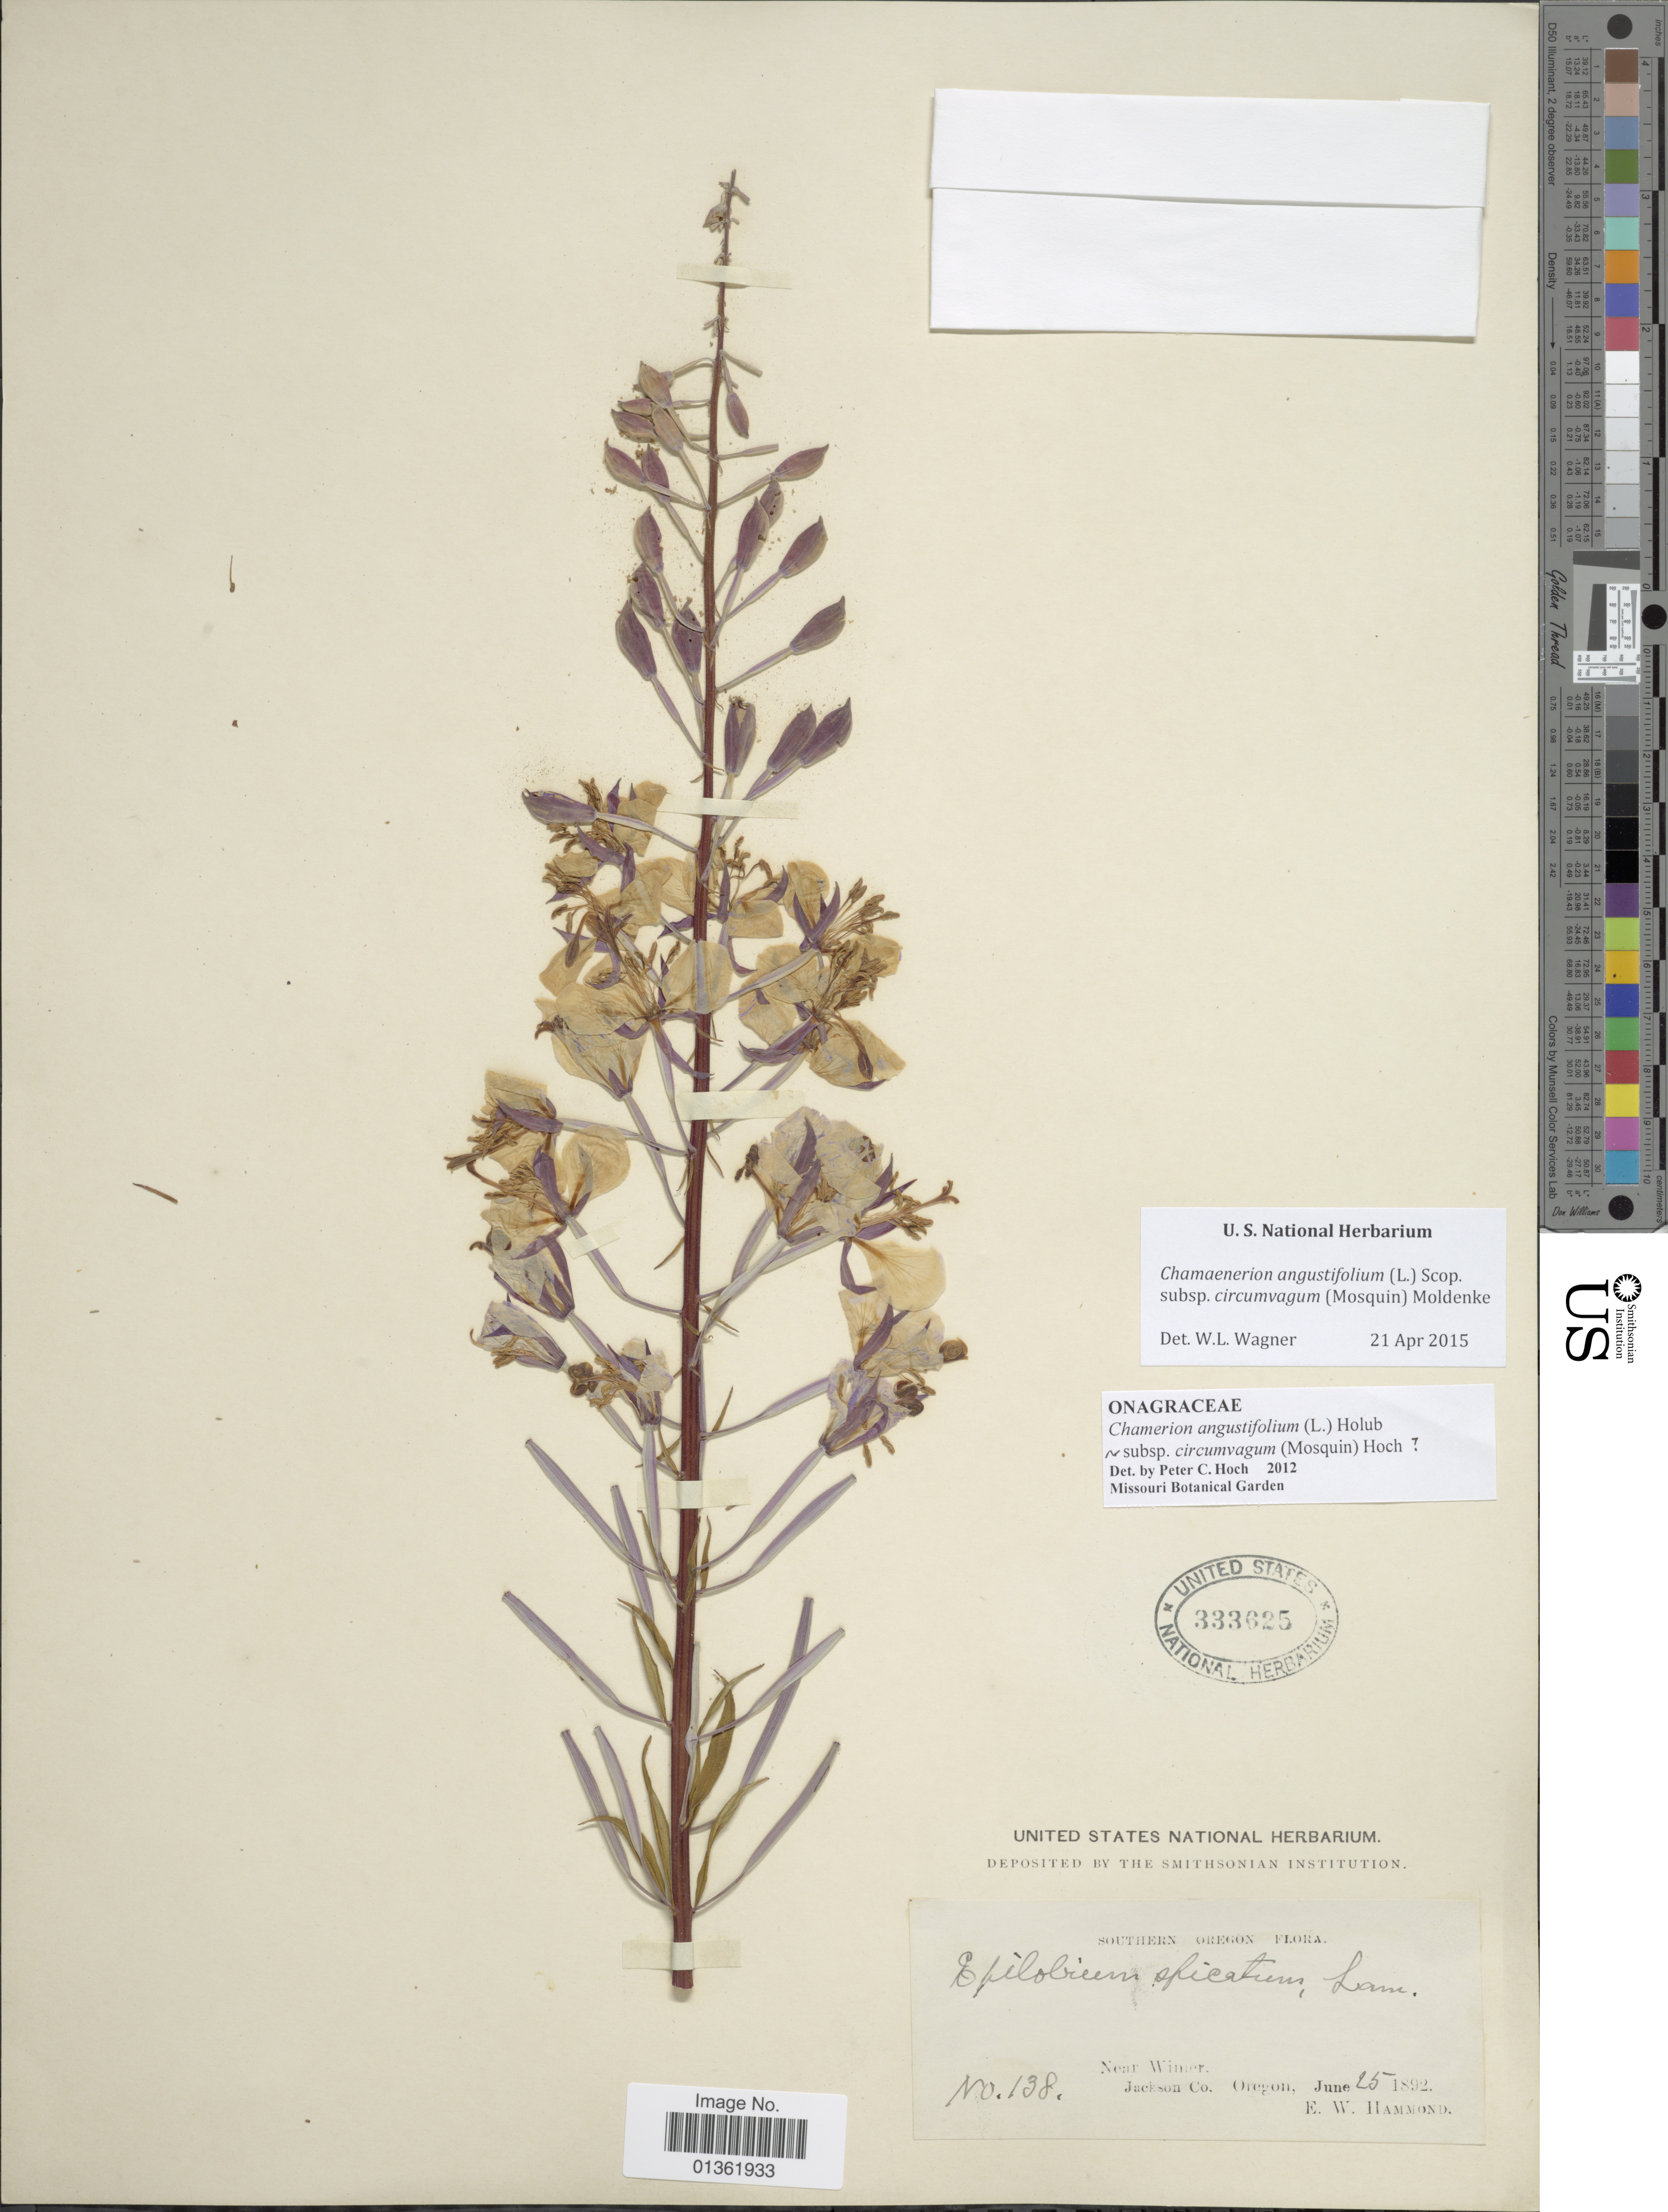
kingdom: Plantae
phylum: Tracheophyta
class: Magnoliopsida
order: Myrtales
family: Onagraceae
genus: Chamaenerion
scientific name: Chamaenerion angustifolium subsp. circumvagum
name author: (Mosquin) Moldenke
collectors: E. Hammond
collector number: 138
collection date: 1892-06-25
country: United States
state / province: Oregon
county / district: Jackson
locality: Southern Oregon. Near Wimer. Jackson Co.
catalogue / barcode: US 333625